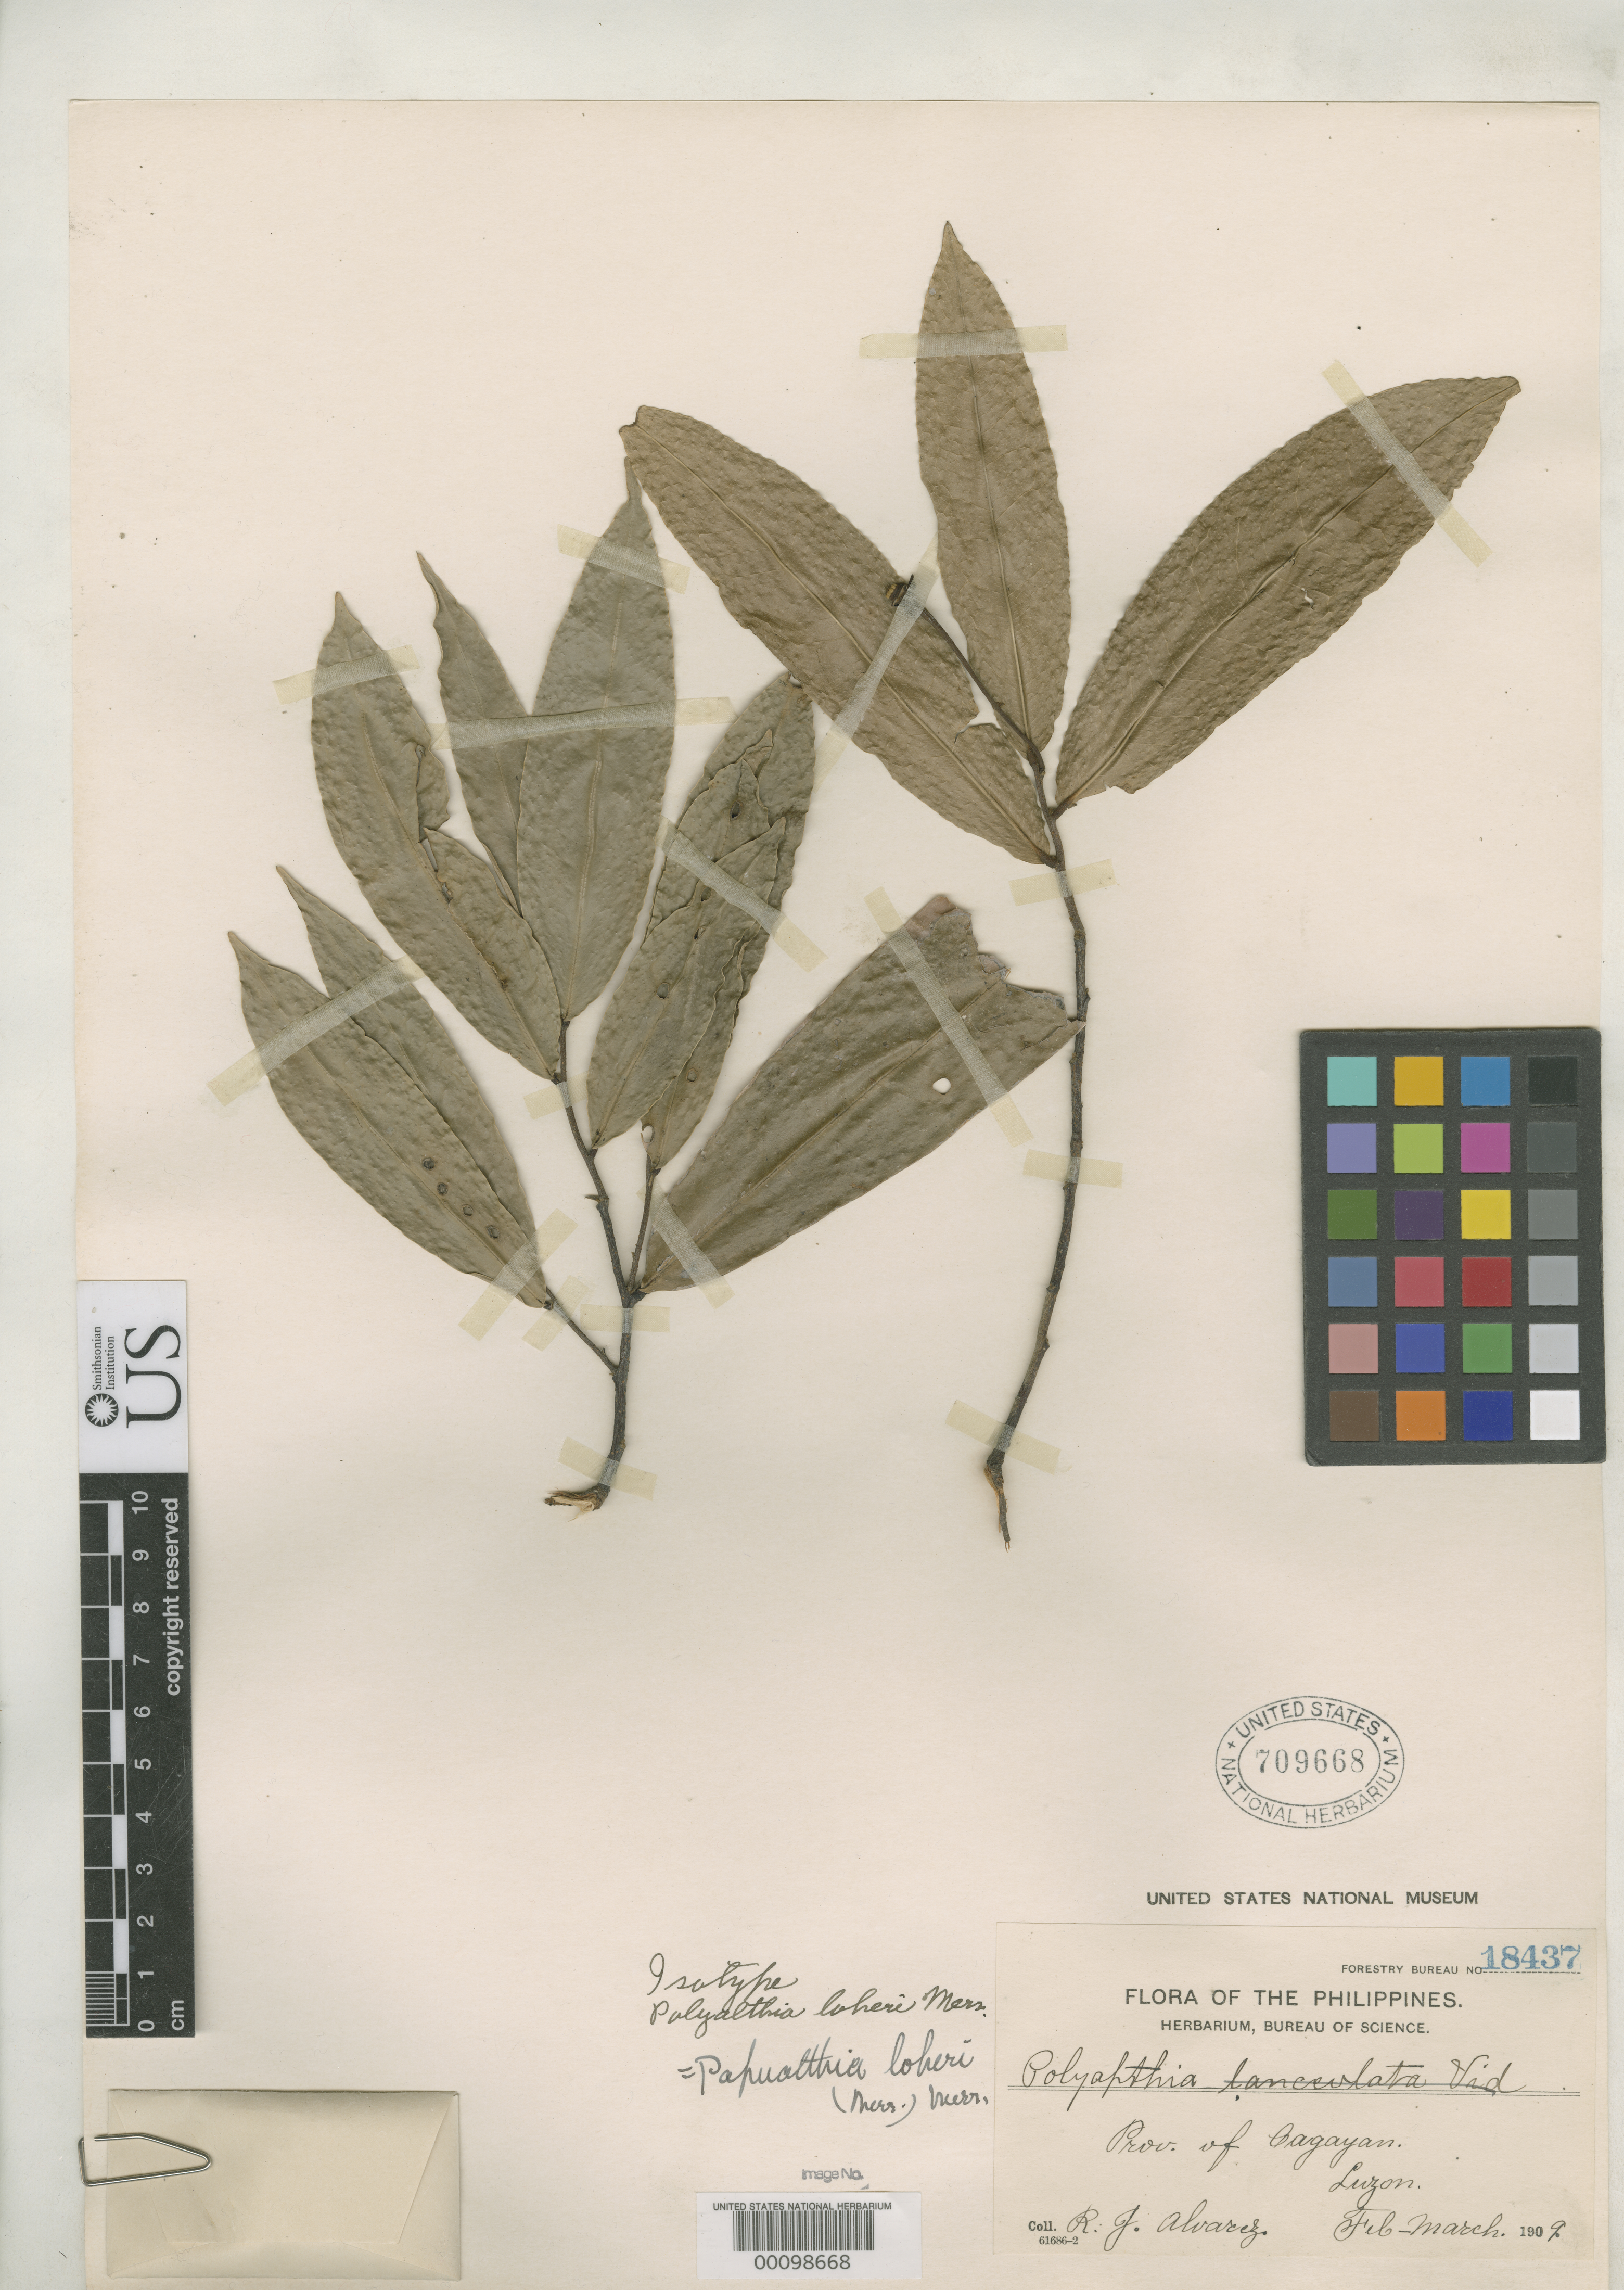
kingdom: Plantae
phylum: Tracheophyta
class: Magnoliopsida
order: Magnoliales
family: Annonaceae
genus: Polyalthia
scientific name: Polyalthia loheri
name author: Merr.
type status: Isotype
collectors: R. Alvarez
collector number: For. Bur. 18437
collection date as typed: Feb 1909 to -- Mar 1909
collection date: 1909-02/1909-03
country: Philippines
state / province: Cagayan Valley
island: Luzon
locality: Cagayan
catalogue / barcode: US 709668